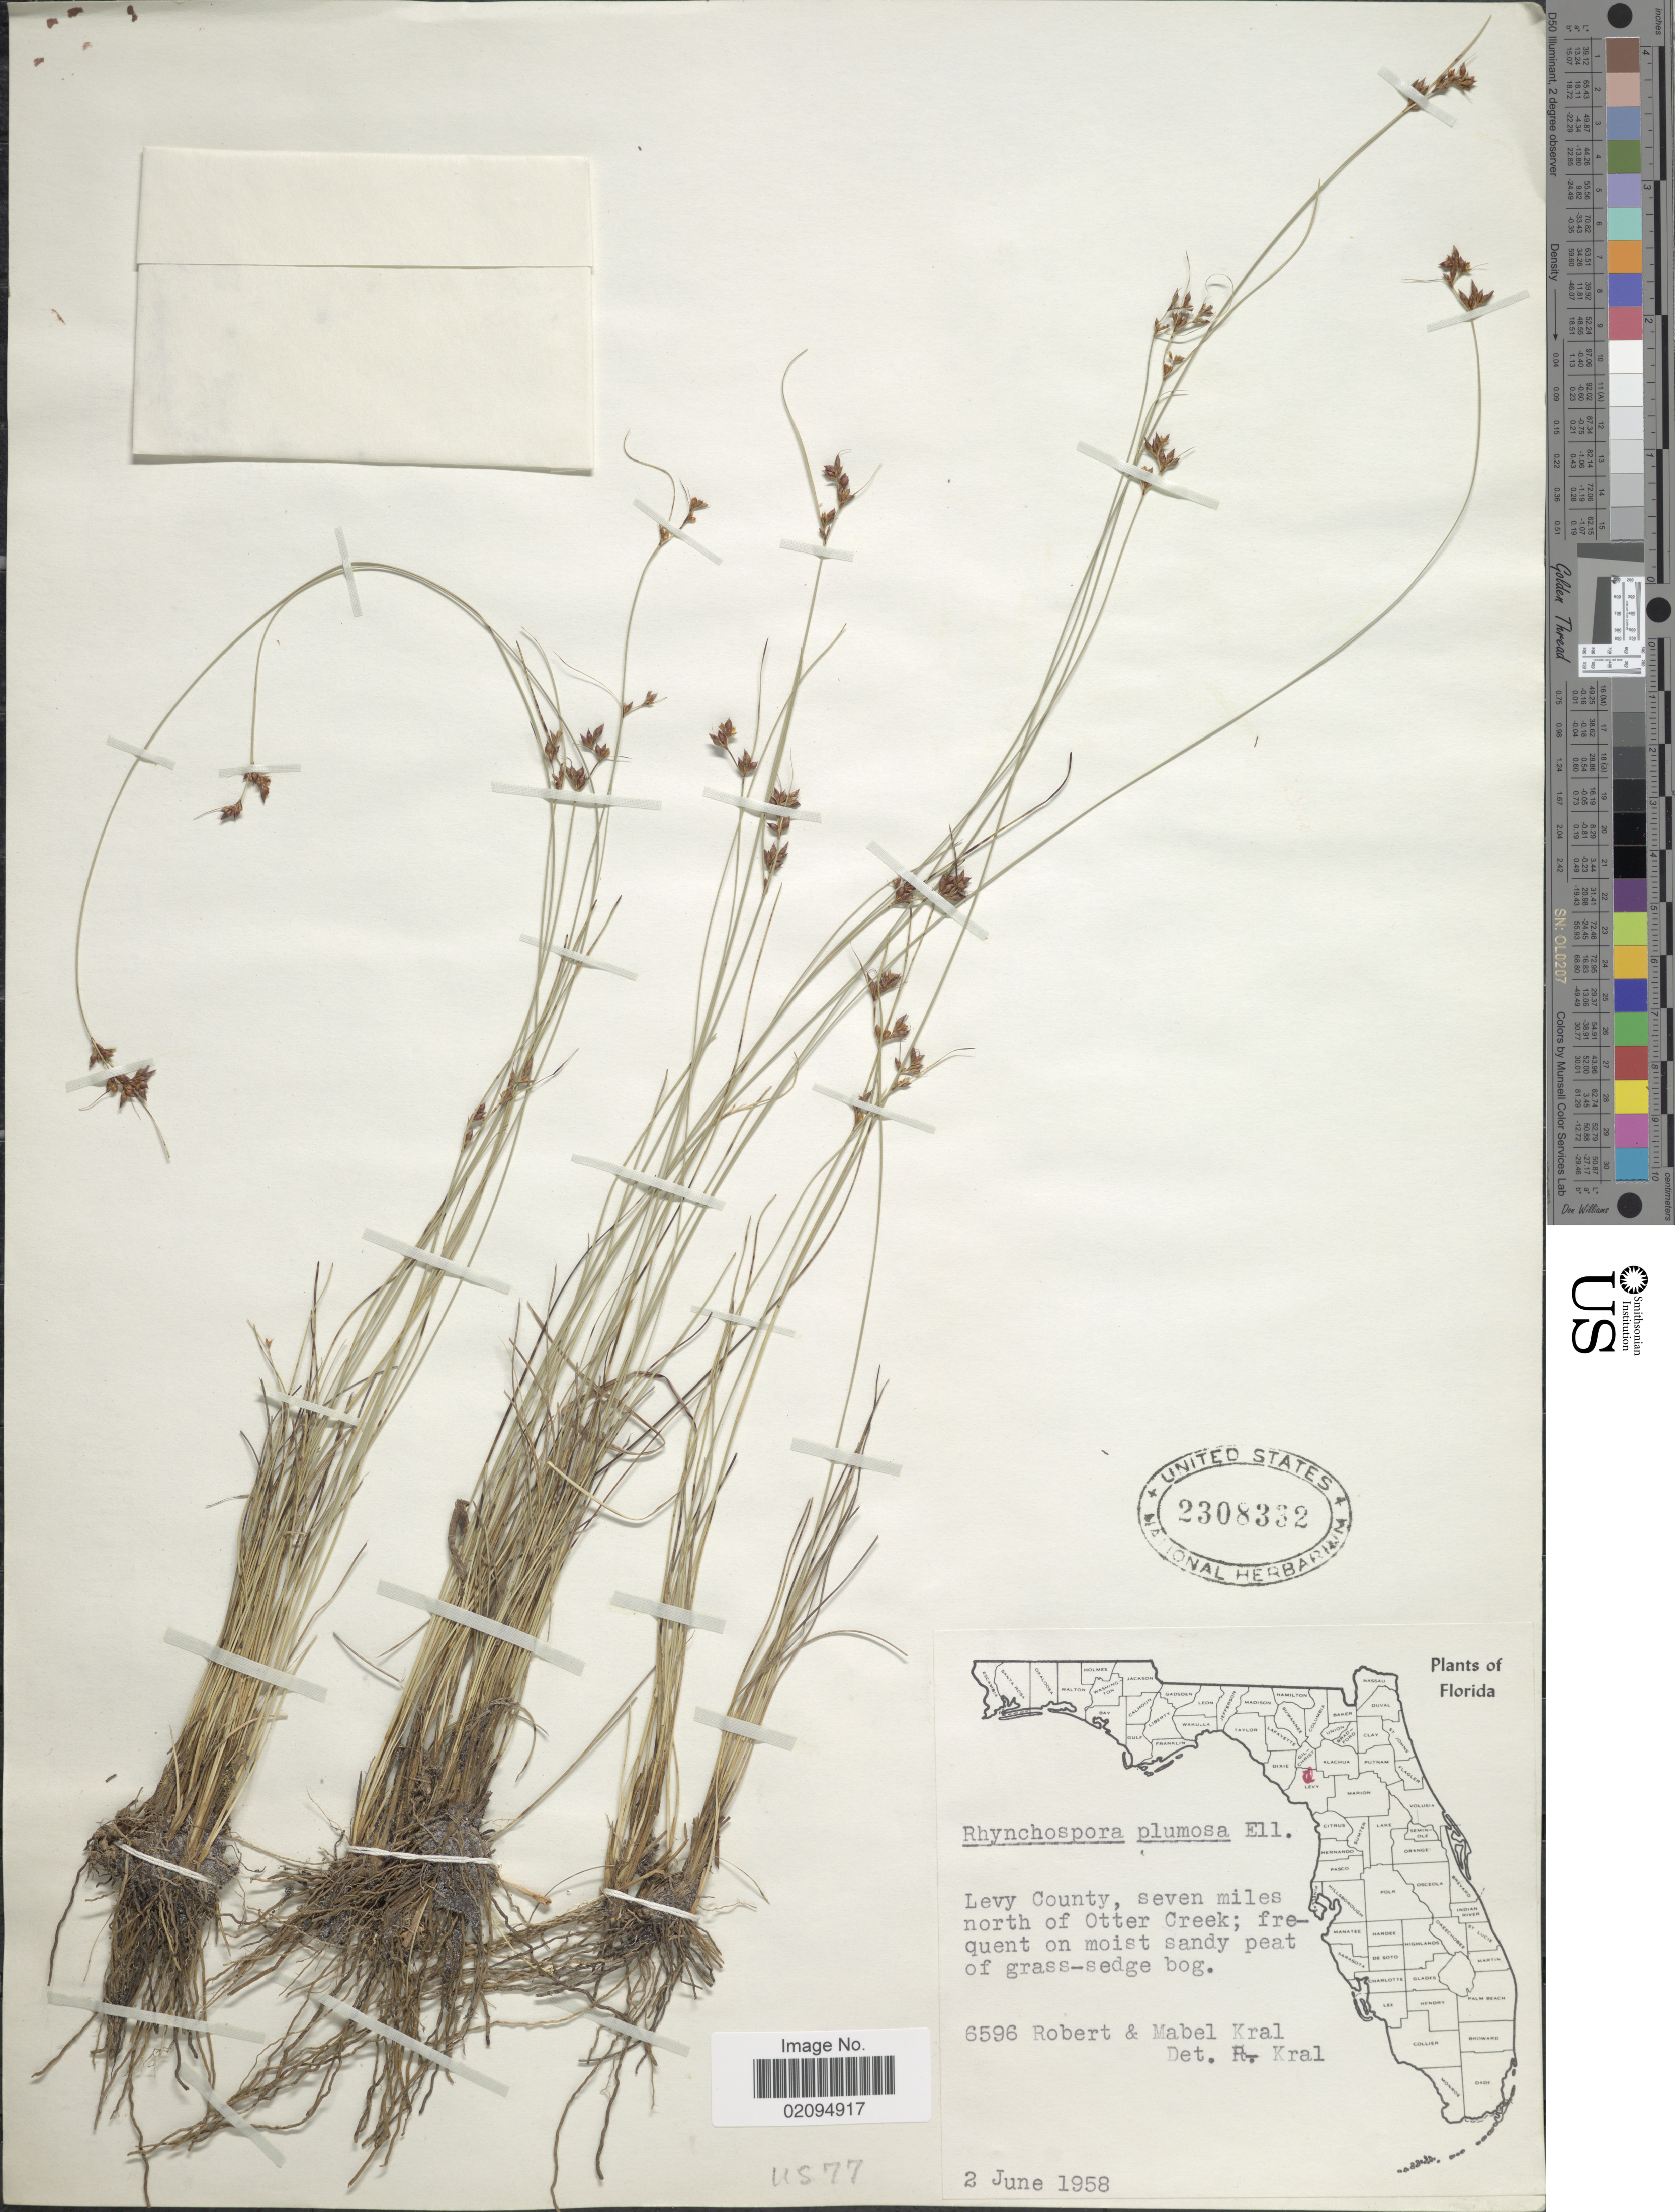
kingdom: Plantae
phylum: Tracheophyta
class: Liliopsida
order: Poales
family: Cyperaceae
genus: Rhynchospora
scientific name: Rhynchospora plumosa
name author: Elliott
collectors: R. Kral & M. Kral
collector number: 6596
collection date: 1958-06-02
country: United States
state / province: Florida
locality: Levy County, seven miles north of Otter Creek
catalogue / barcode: US 2308332